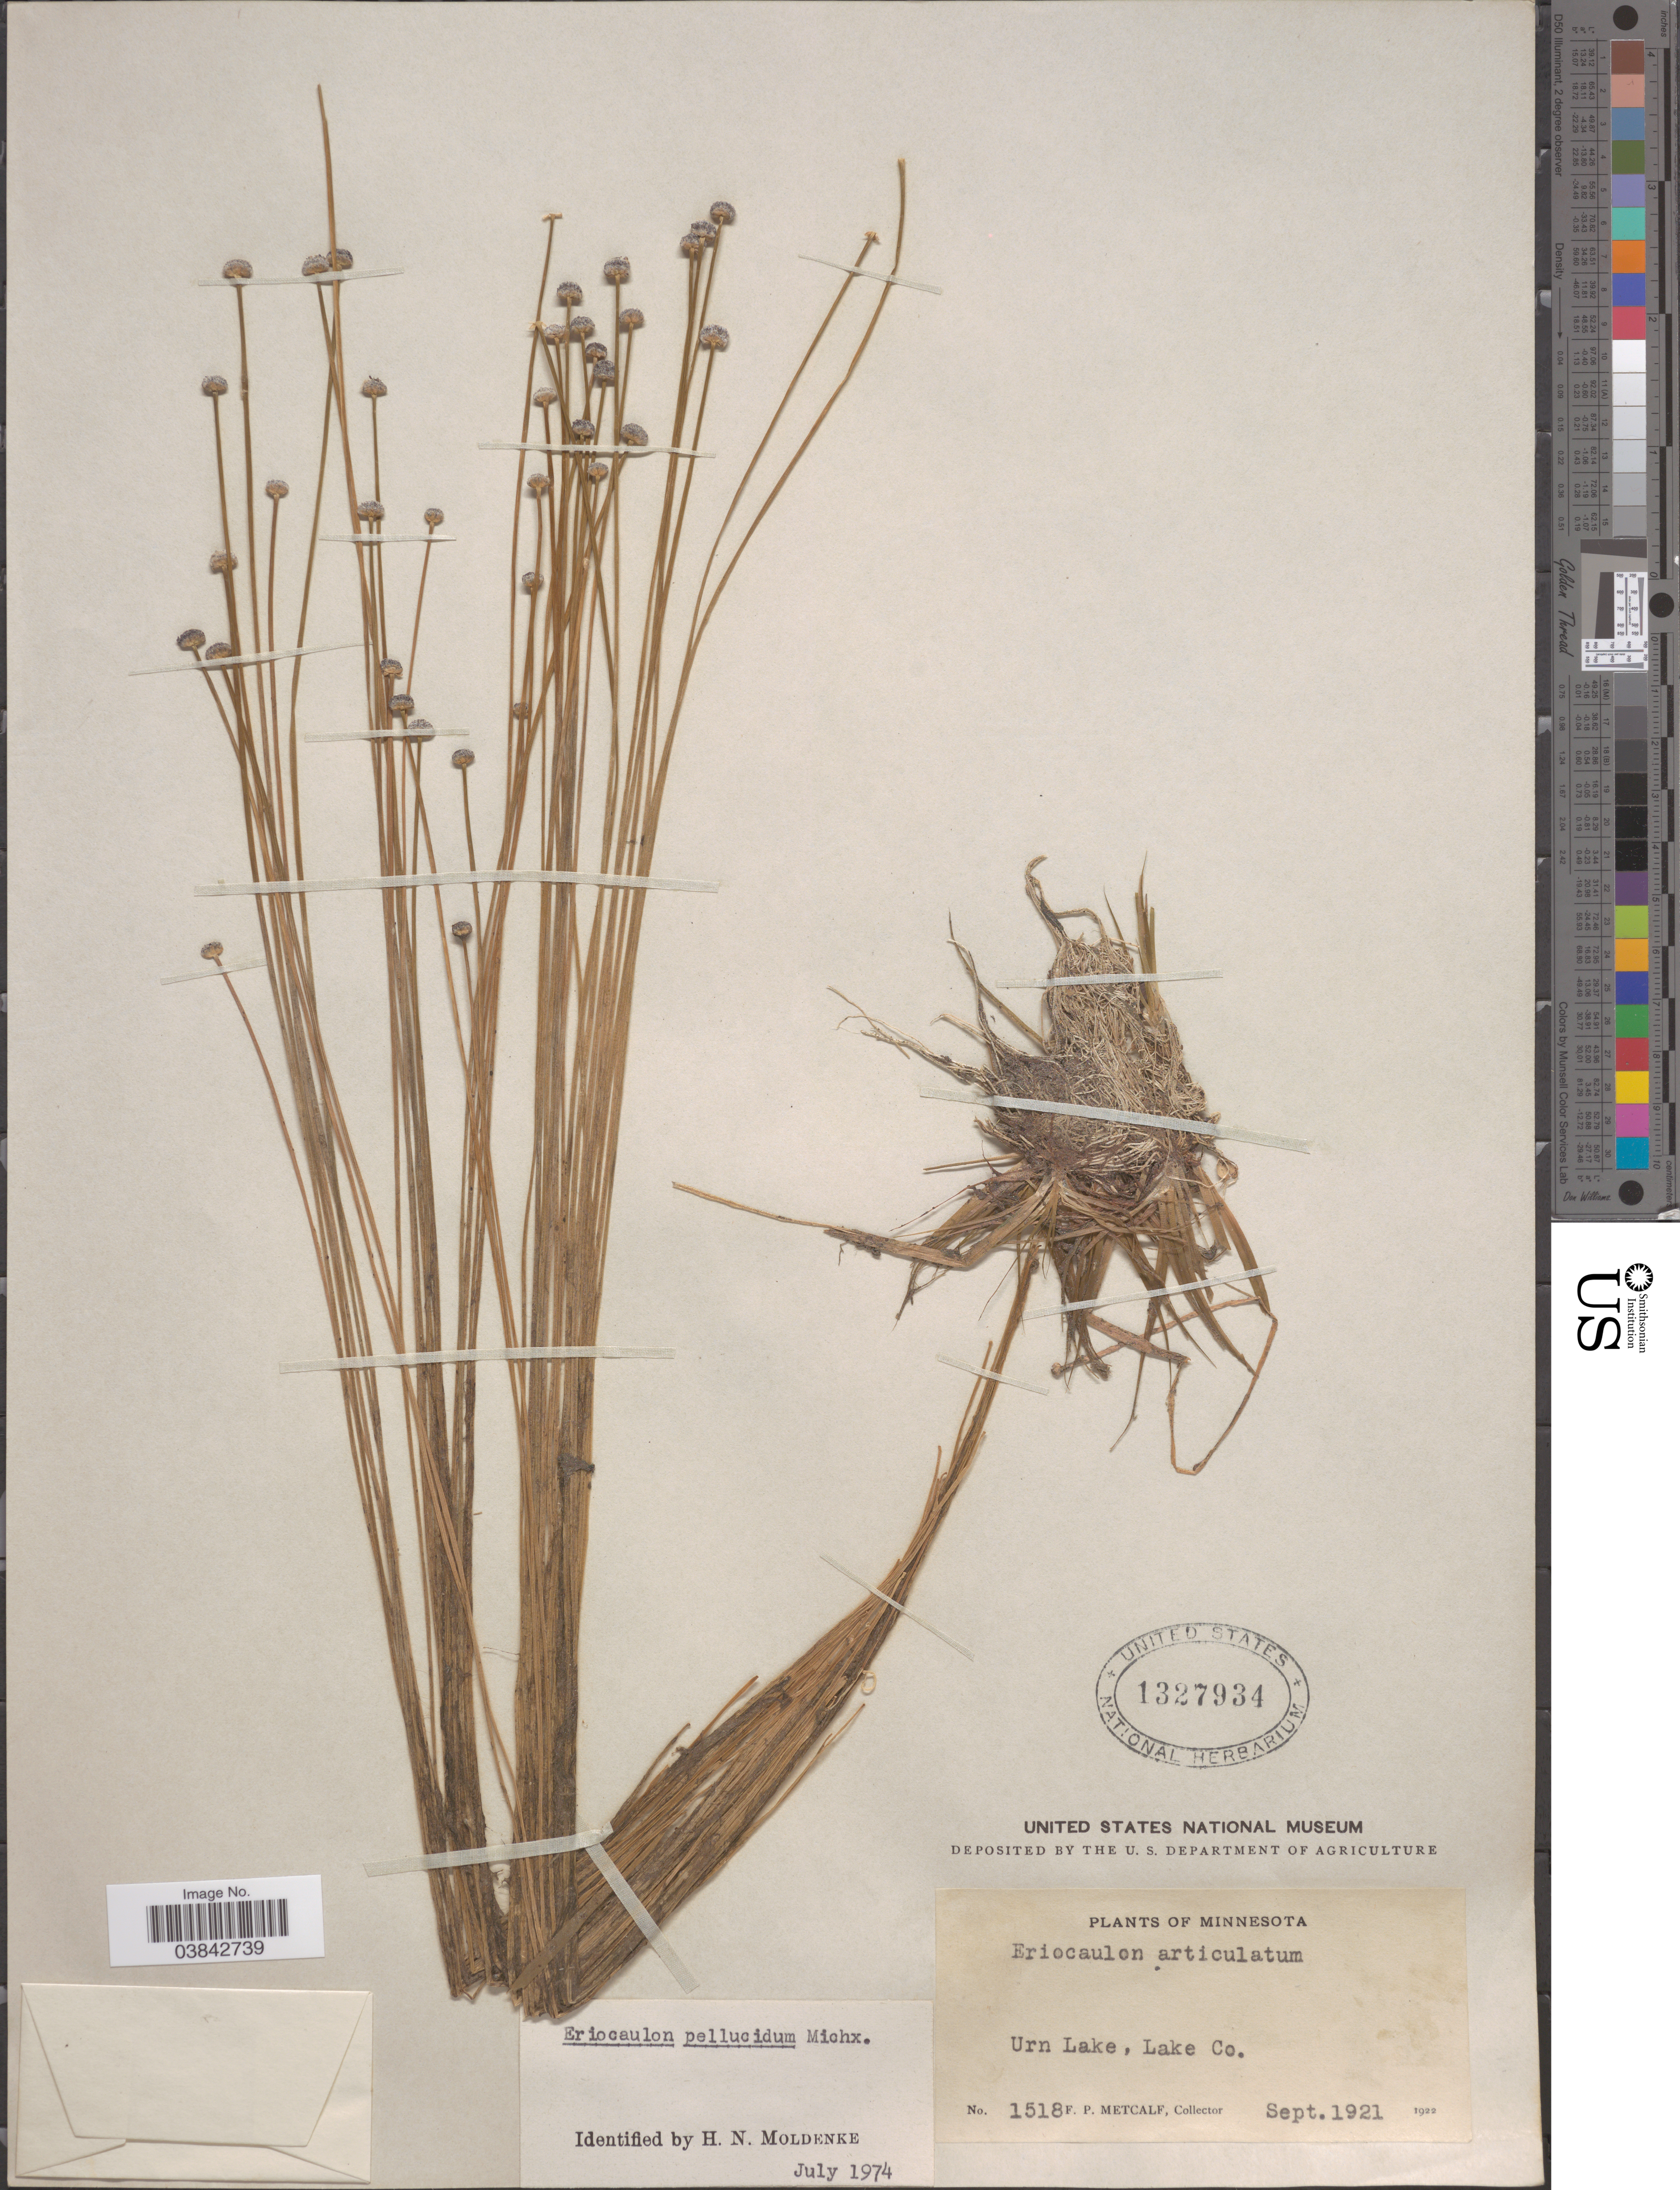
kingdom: Plantae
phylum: Tracheophyta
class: Liliopsida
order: Poales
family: Eriocaulaceae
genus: Eriocaulon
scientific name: Eriocaulon aquaticum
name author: (Hill) Druce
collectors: F. Metcalf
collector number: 1518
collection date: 1921-09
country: United States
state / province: Minnesota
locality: Urn Lake, Lake Co.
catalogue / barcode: US 1327934